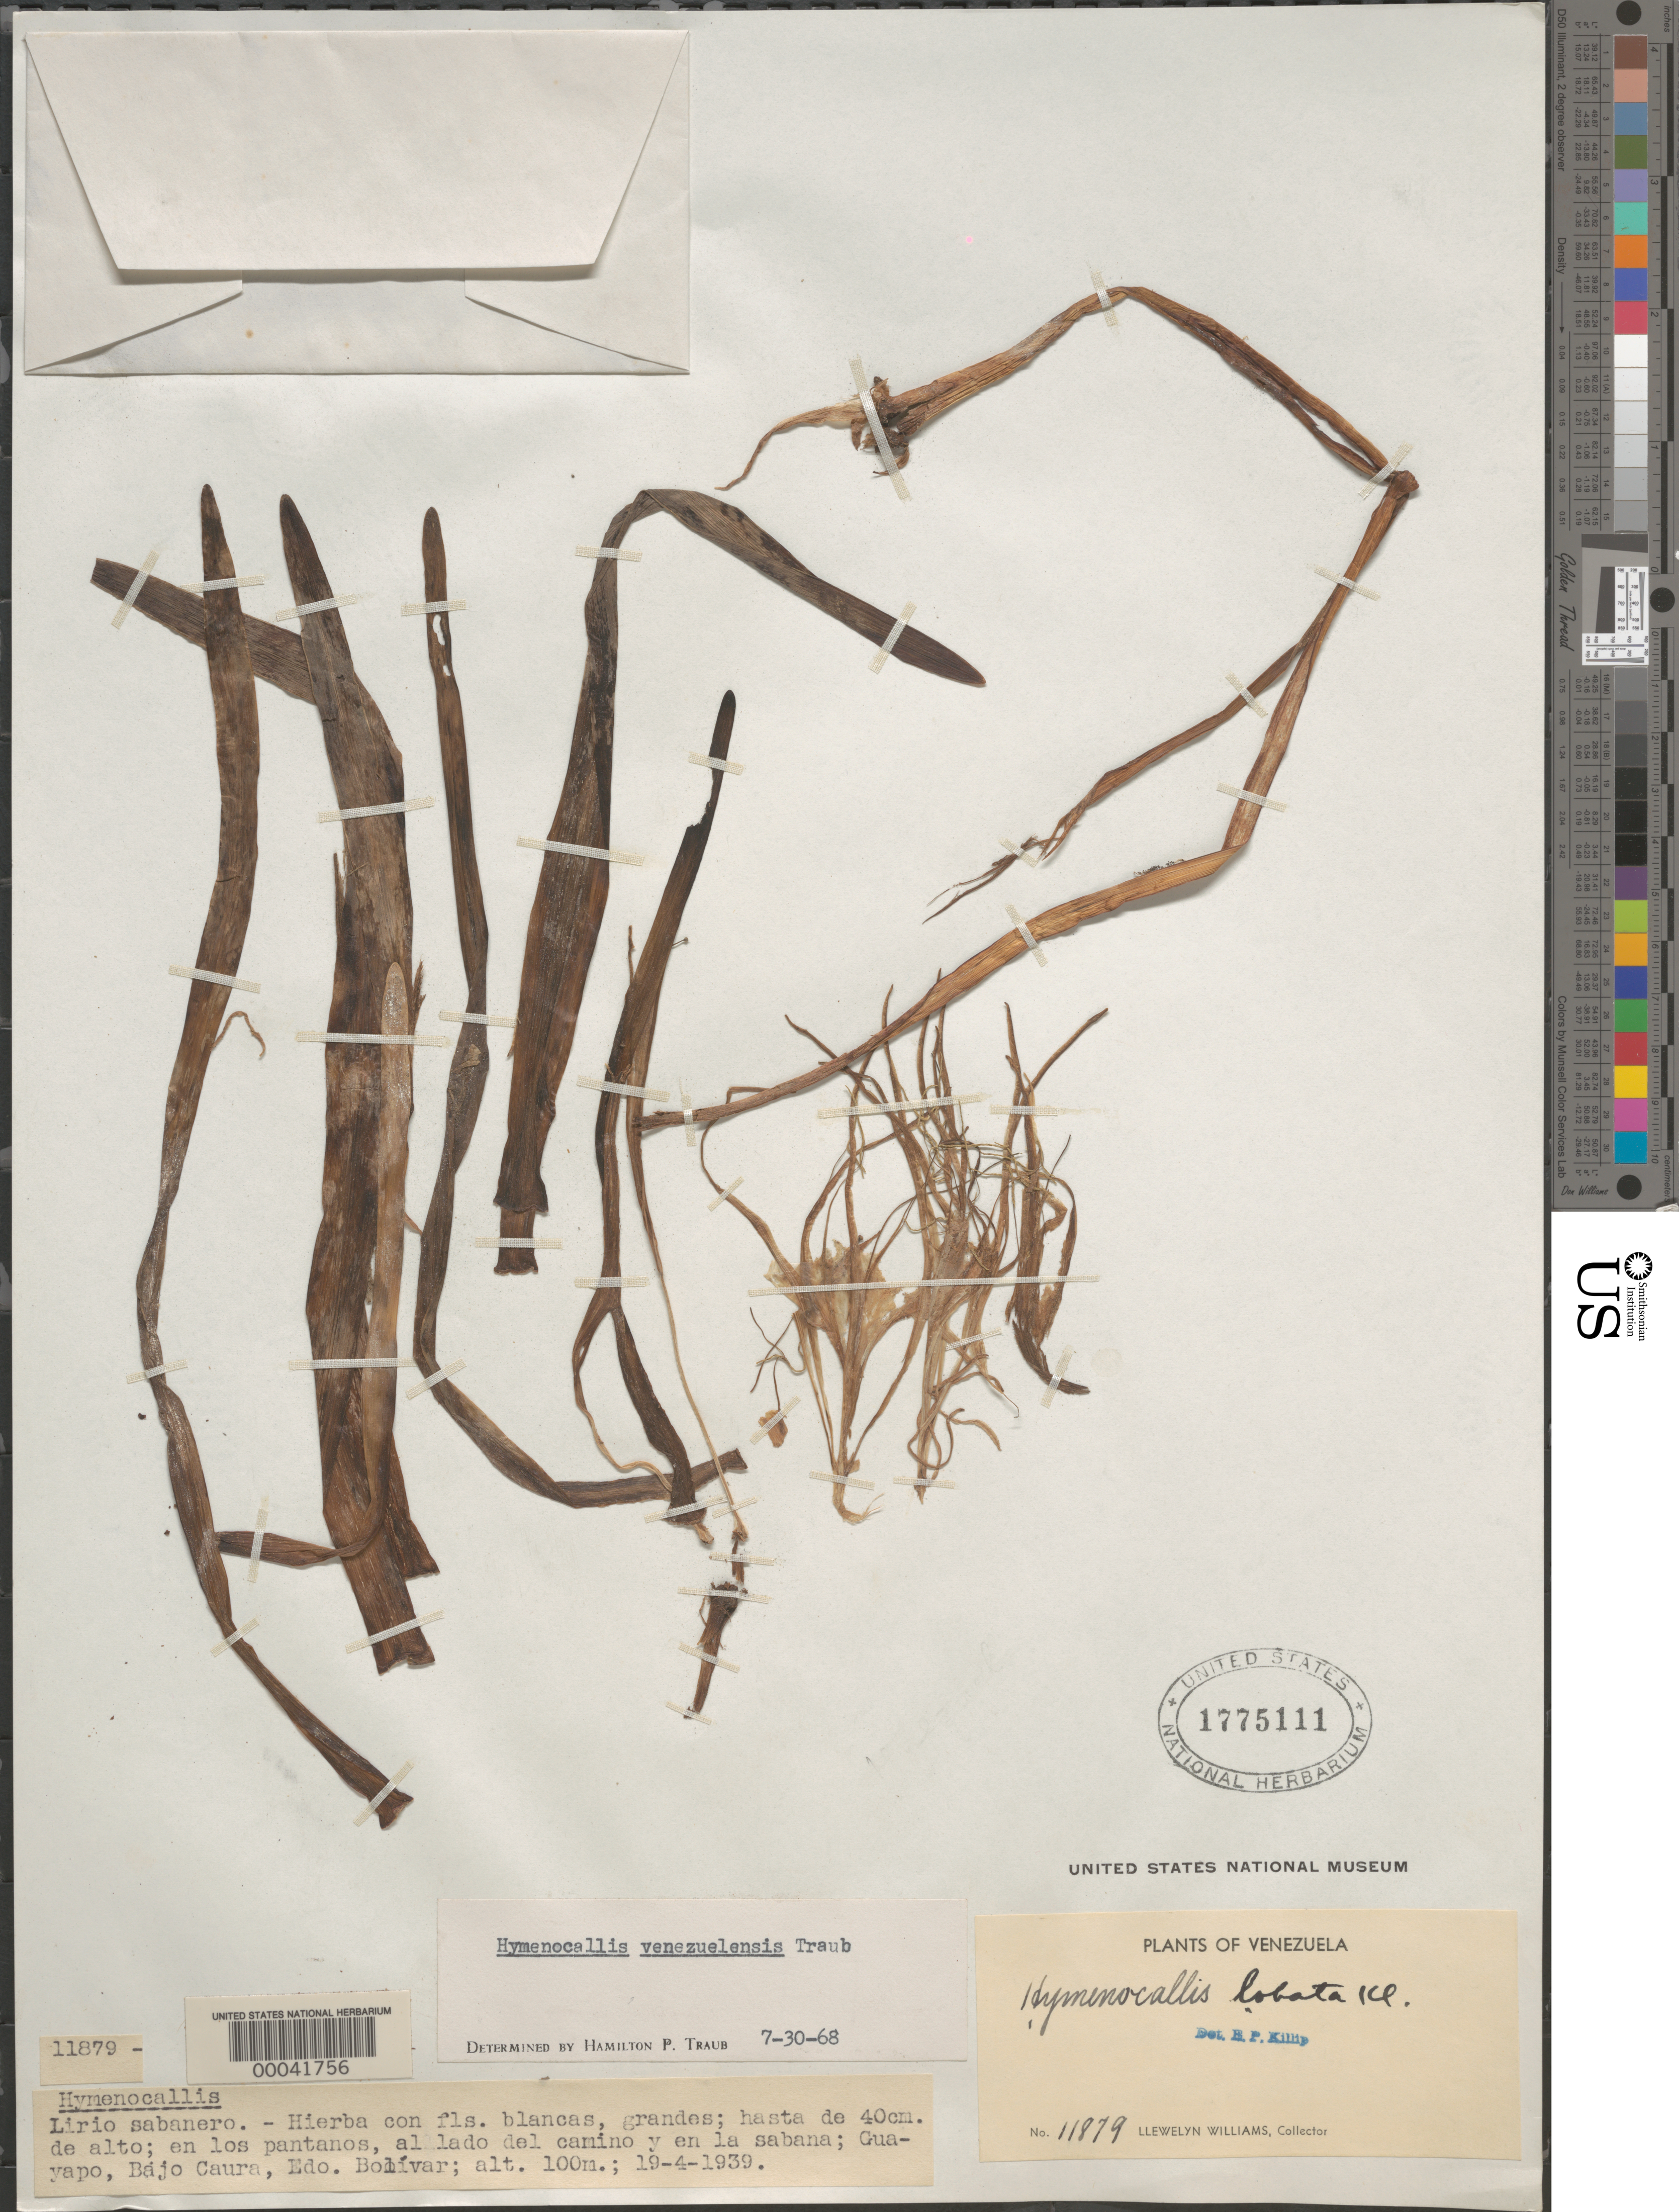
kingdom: Plantae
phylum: Tracheophyta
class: Liliopsida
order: Asparagales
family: Amaryllidaceae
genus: Hymenocallis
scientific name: Hymenocallis venezuelensis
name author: Traub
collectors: Ll. Williams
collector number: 11879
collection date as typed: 19 Apr 1939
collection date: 1939-04-19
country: Venezuela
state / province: Bolivar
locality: Guayapo, baja caura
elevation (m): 100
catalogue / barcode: US 1775111